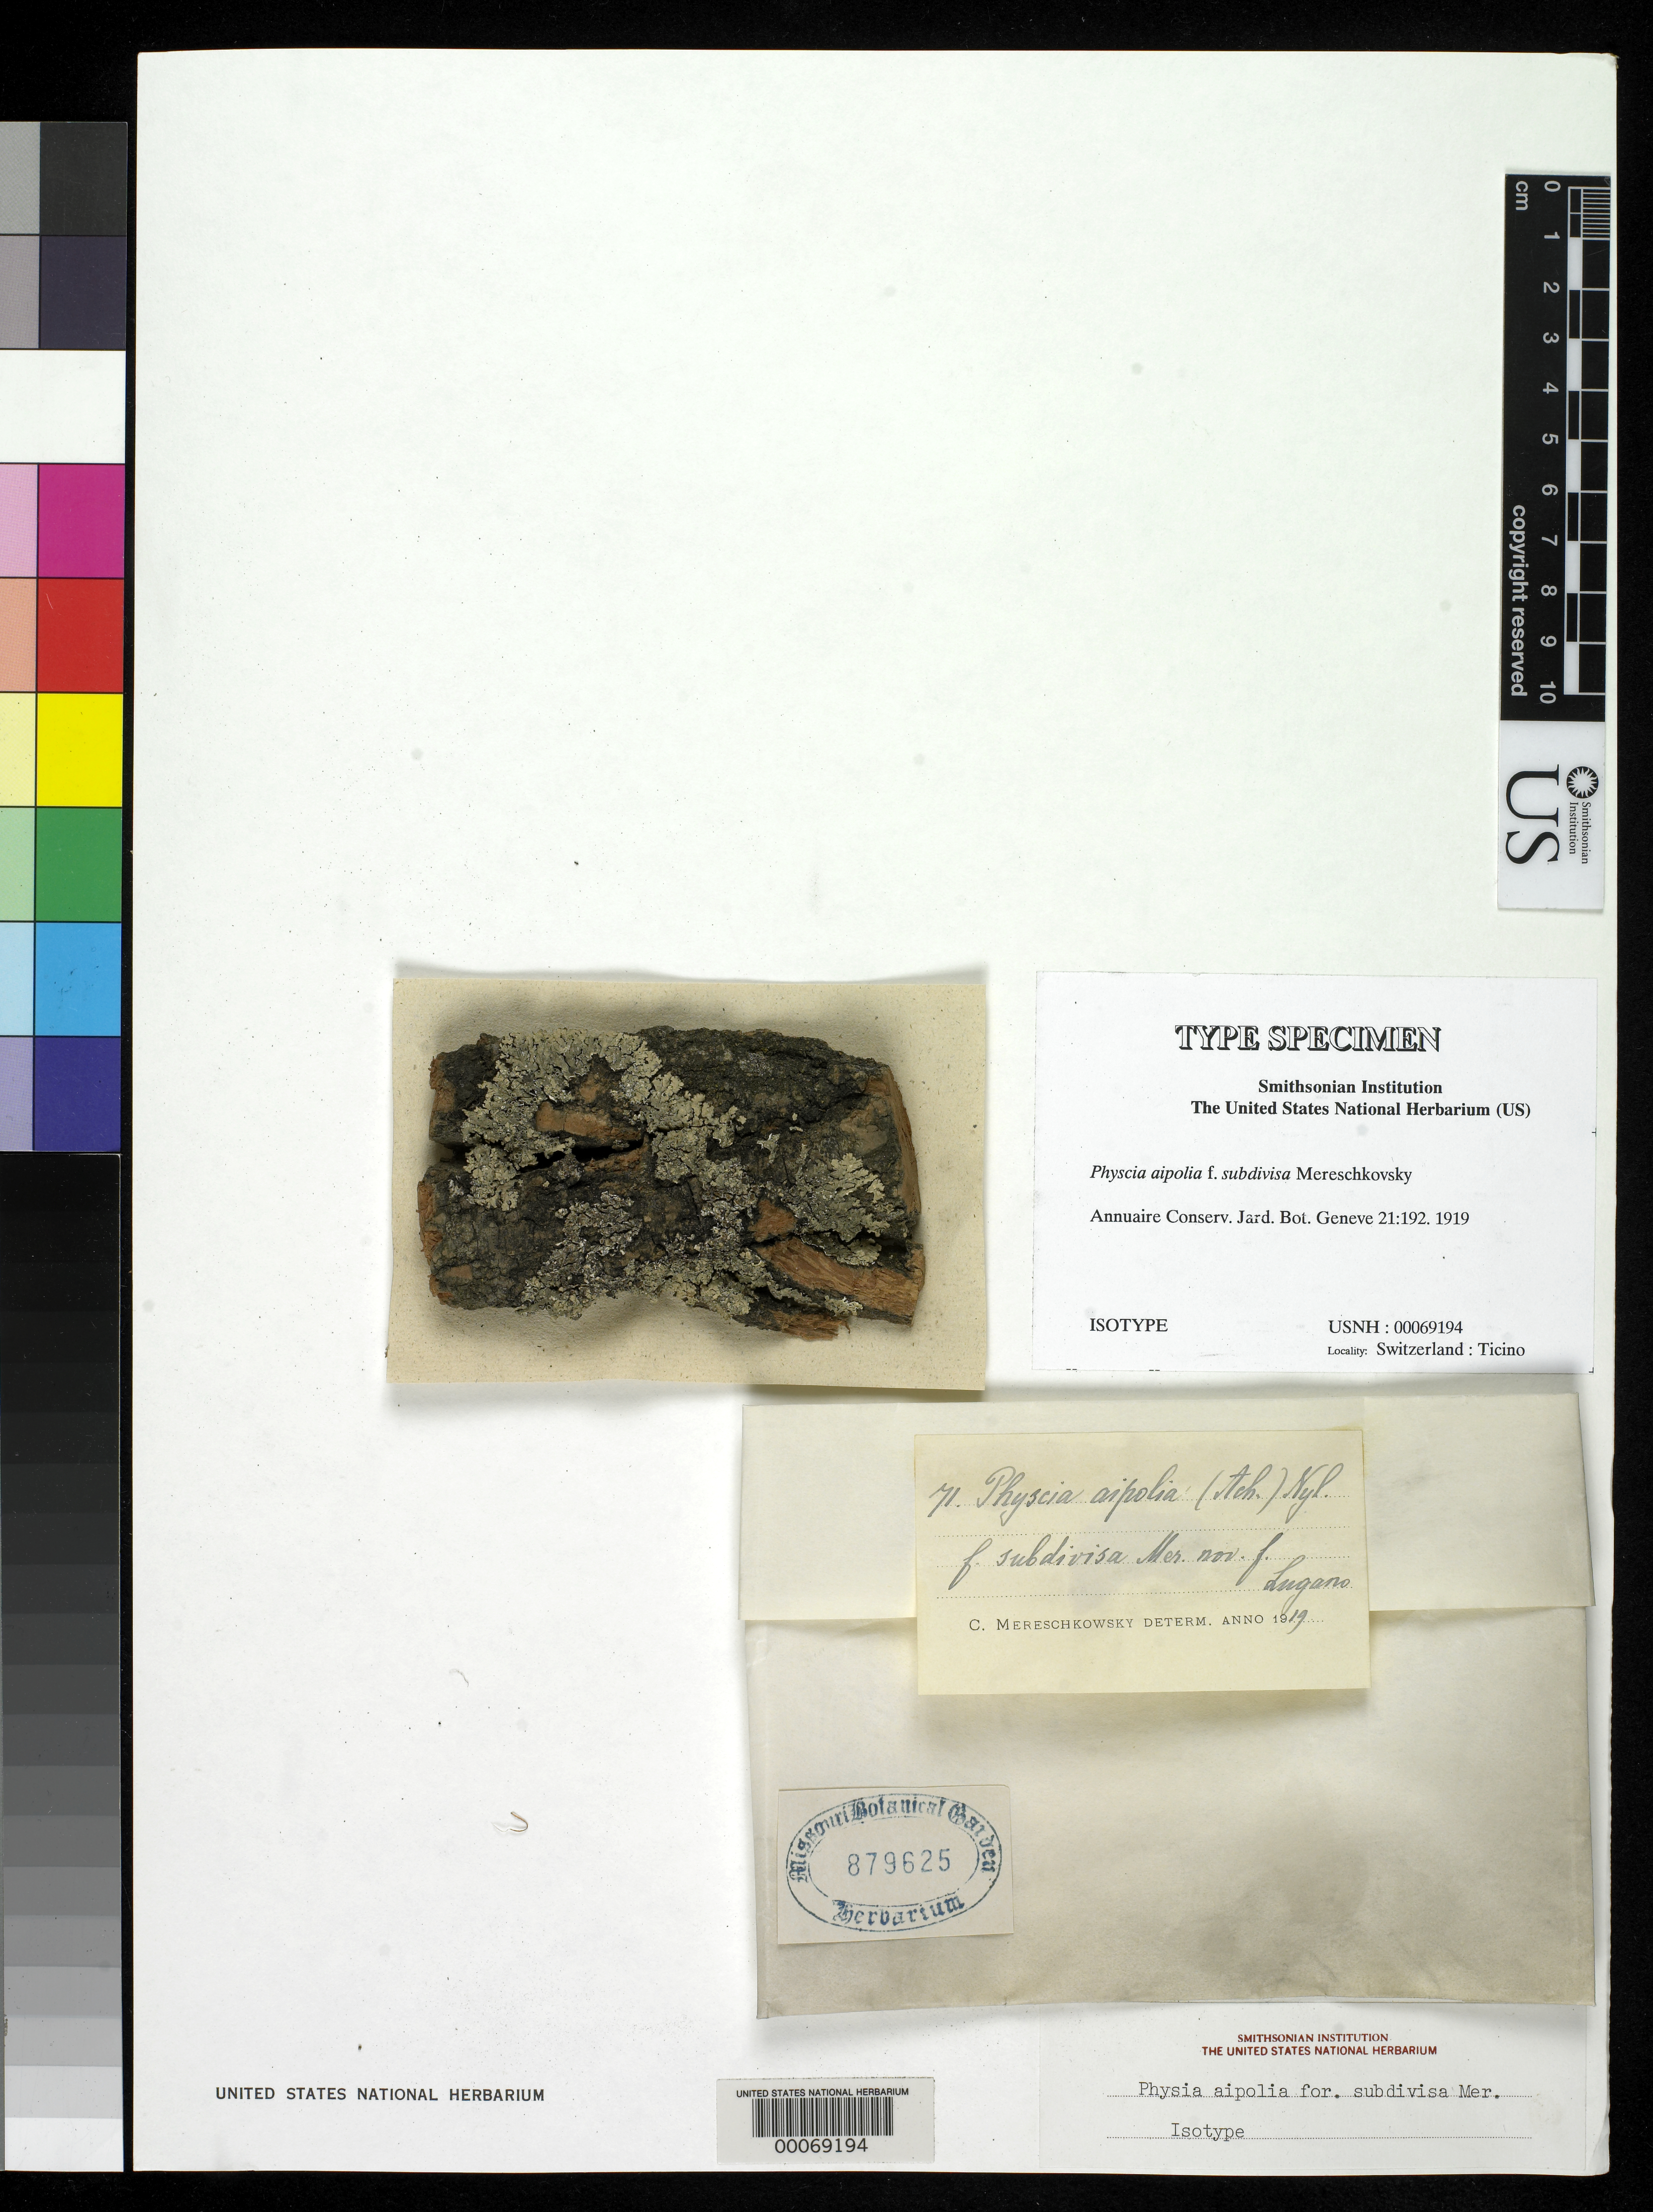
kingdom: Fungi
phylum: Ascomycota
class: Lecanoromycetes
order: Caliciales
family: Physciaceae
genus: Physcia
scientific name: Physcia aipolia f. subdivisa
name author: Mereschk.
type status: Isotype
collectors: K. S. Mereschkovsky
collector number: Lich. Ticinenses 71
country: Switzerland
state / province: Ticino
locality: Around Lugano.